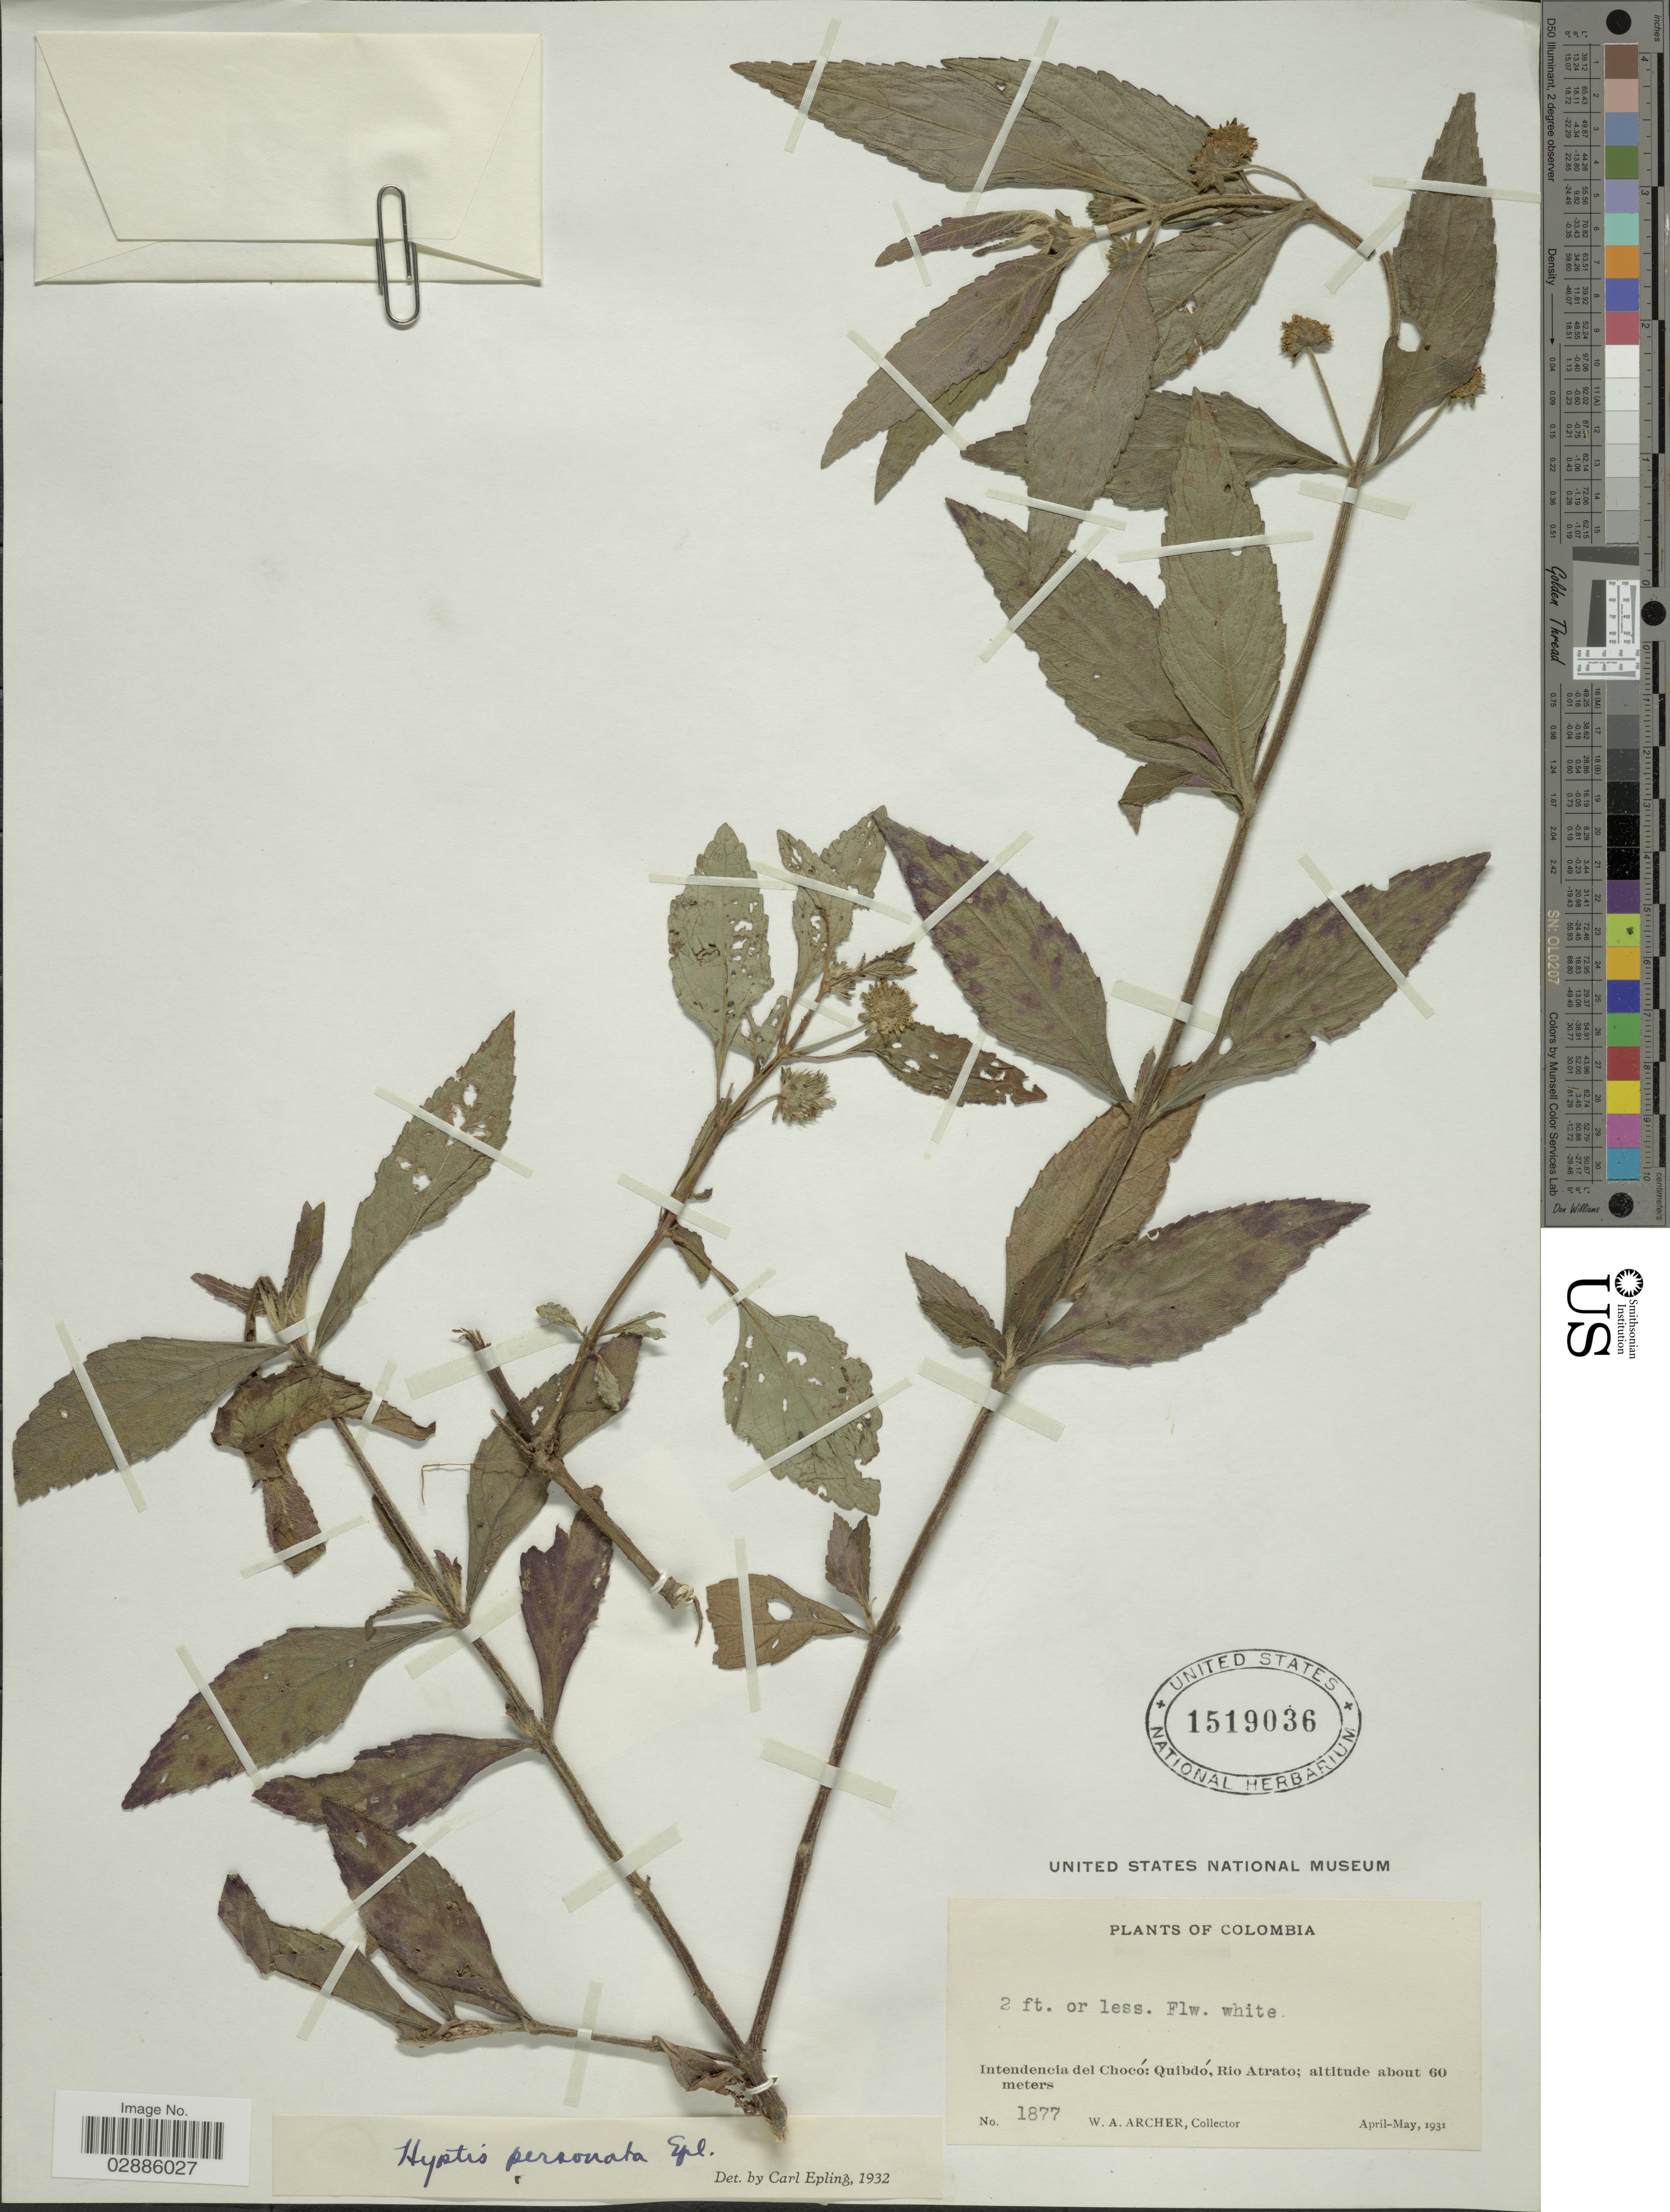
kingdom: Plantae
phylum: Tracheophyta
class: Magnoliopsida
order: Lamiales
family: Lamiaceae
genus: Hyptis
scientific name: Hyptis personata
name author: Epling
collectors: W. Archer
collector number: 1877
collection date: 1931-04/1931-05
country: Colombia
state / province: Chocó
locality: Intendencia del Chocó: Quibdó, Rio Atrato.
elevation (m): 60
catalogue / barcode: US 1519036